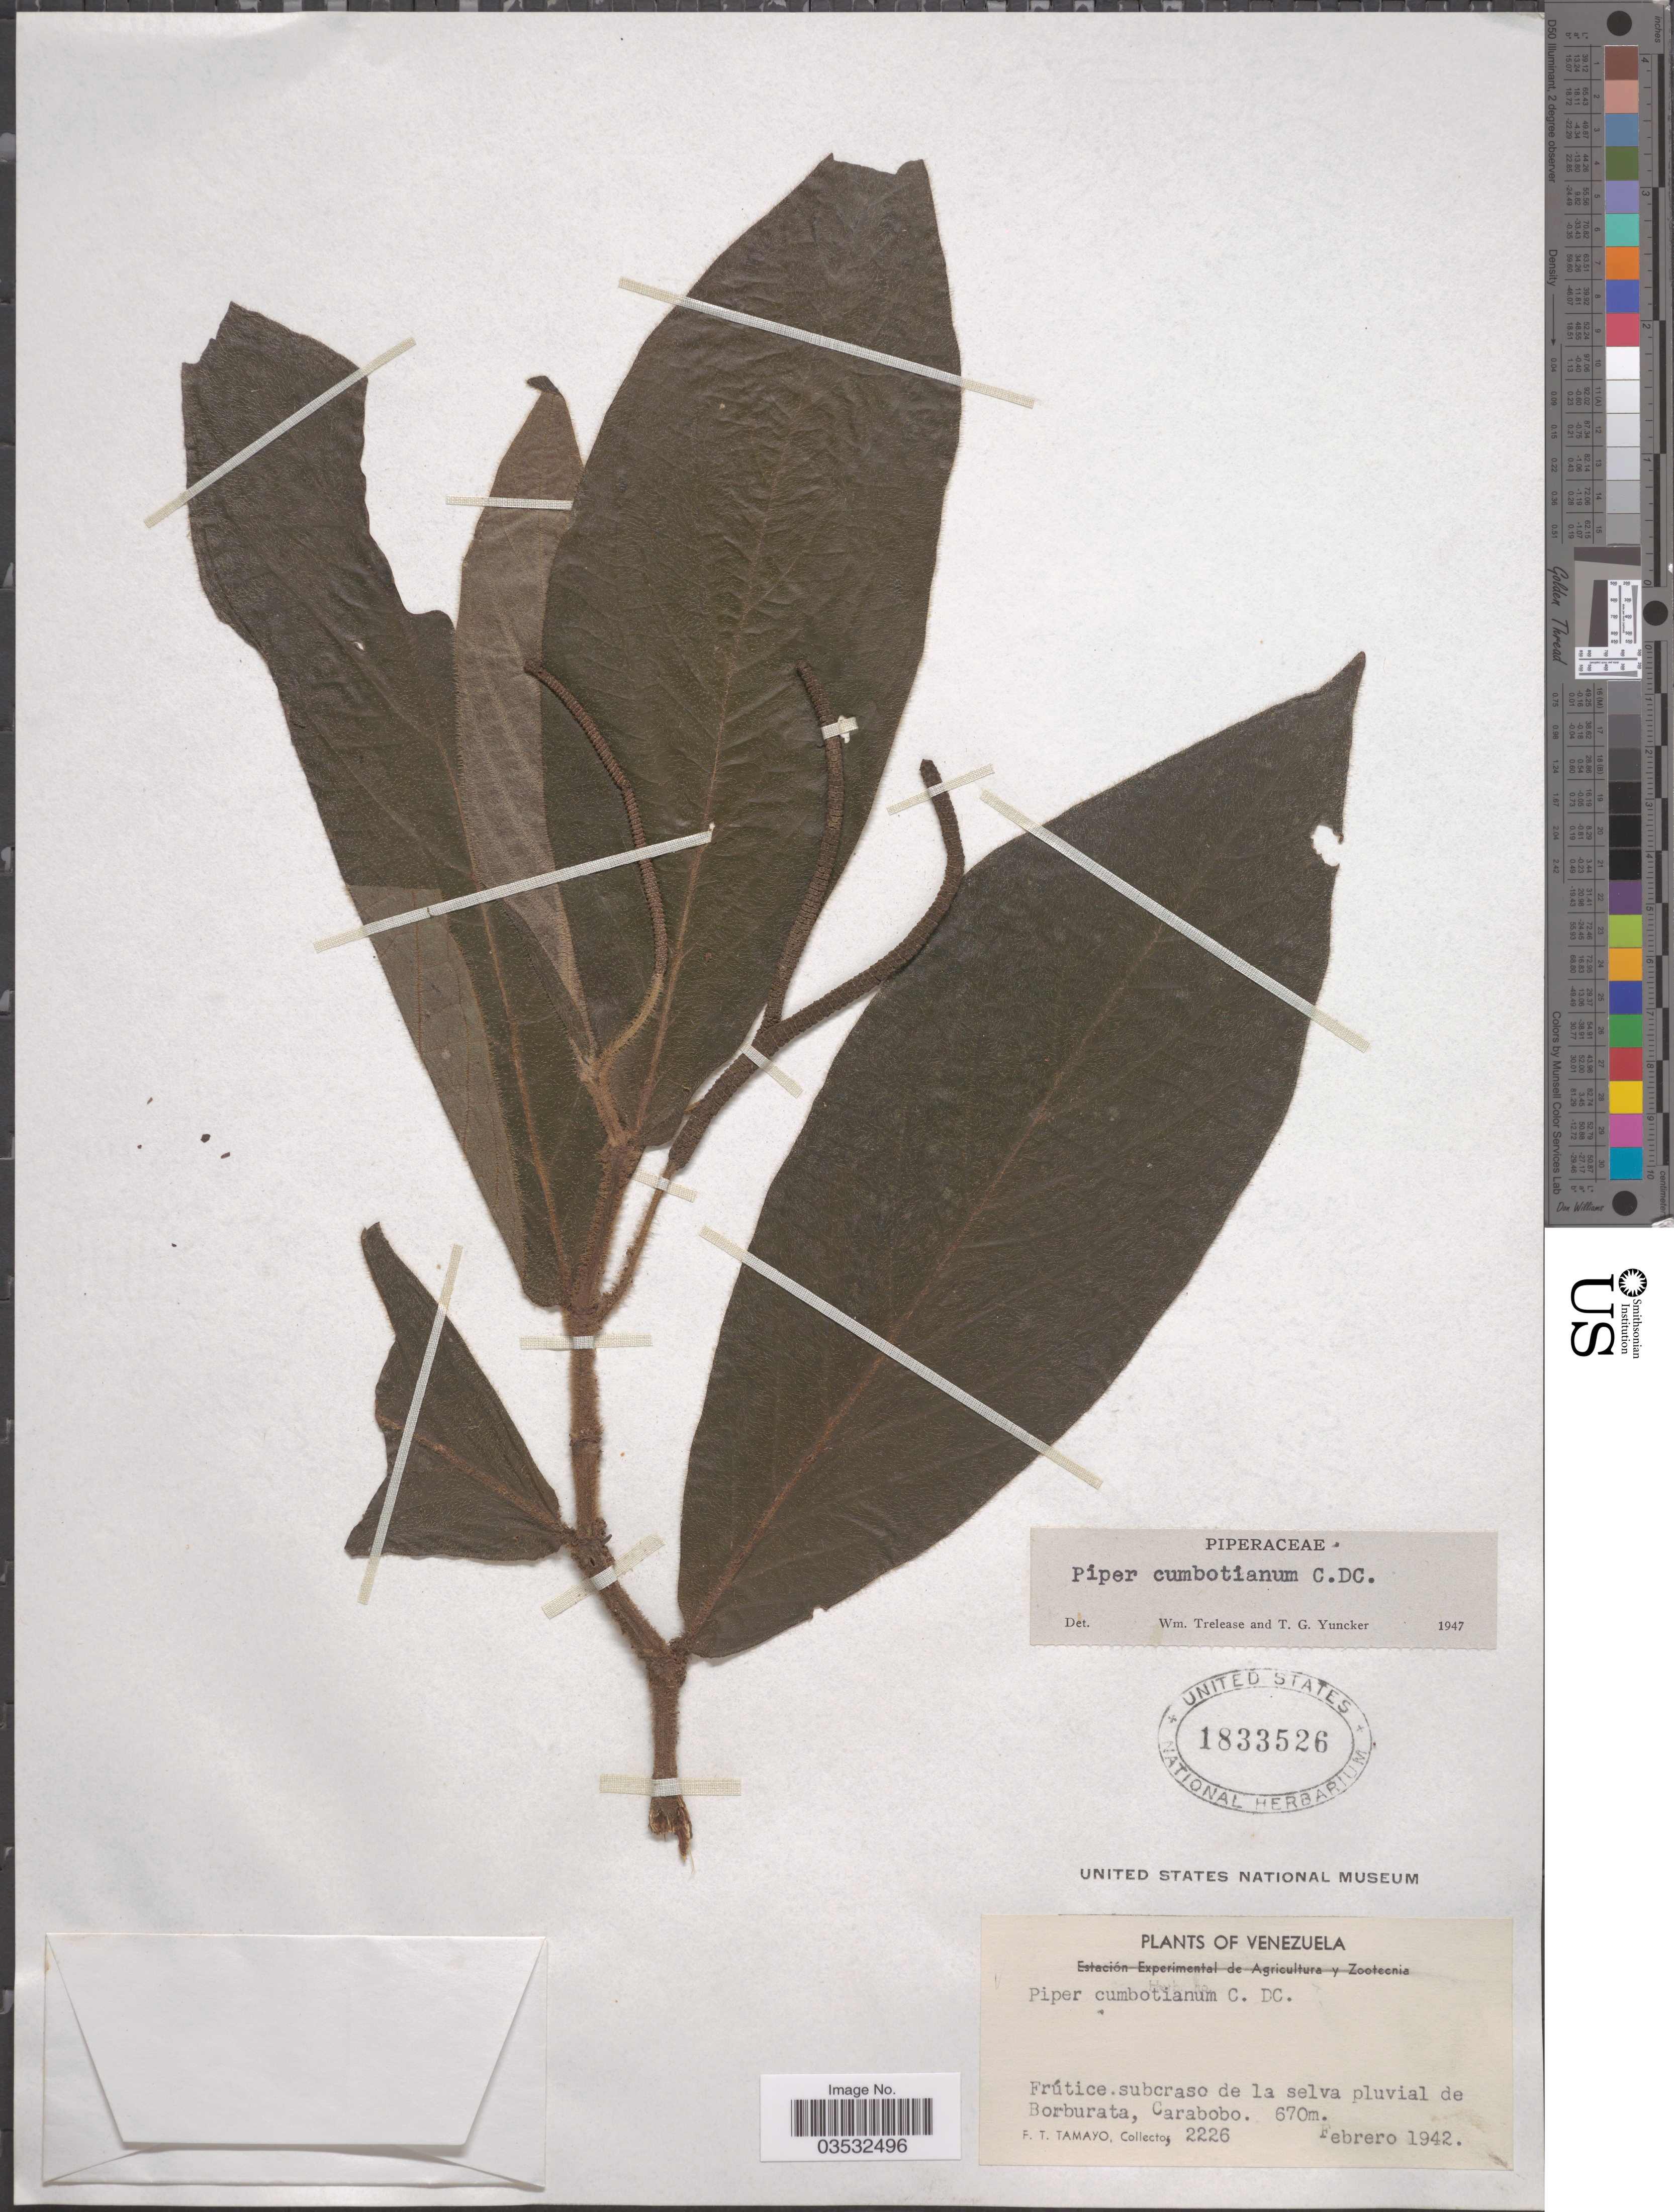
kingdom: Plantae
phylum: Tracheophyta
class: Magnoliopsida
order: Piperales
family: Piperaceae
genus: Piper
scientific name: Piper cumbotianum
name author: C. DC.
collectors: F. Tamayo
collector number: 2226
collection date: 1942-02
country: Venezuela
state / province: Carabobo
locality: De la selva pluvial de Borburata.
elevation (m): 670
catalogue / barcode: US 1833526